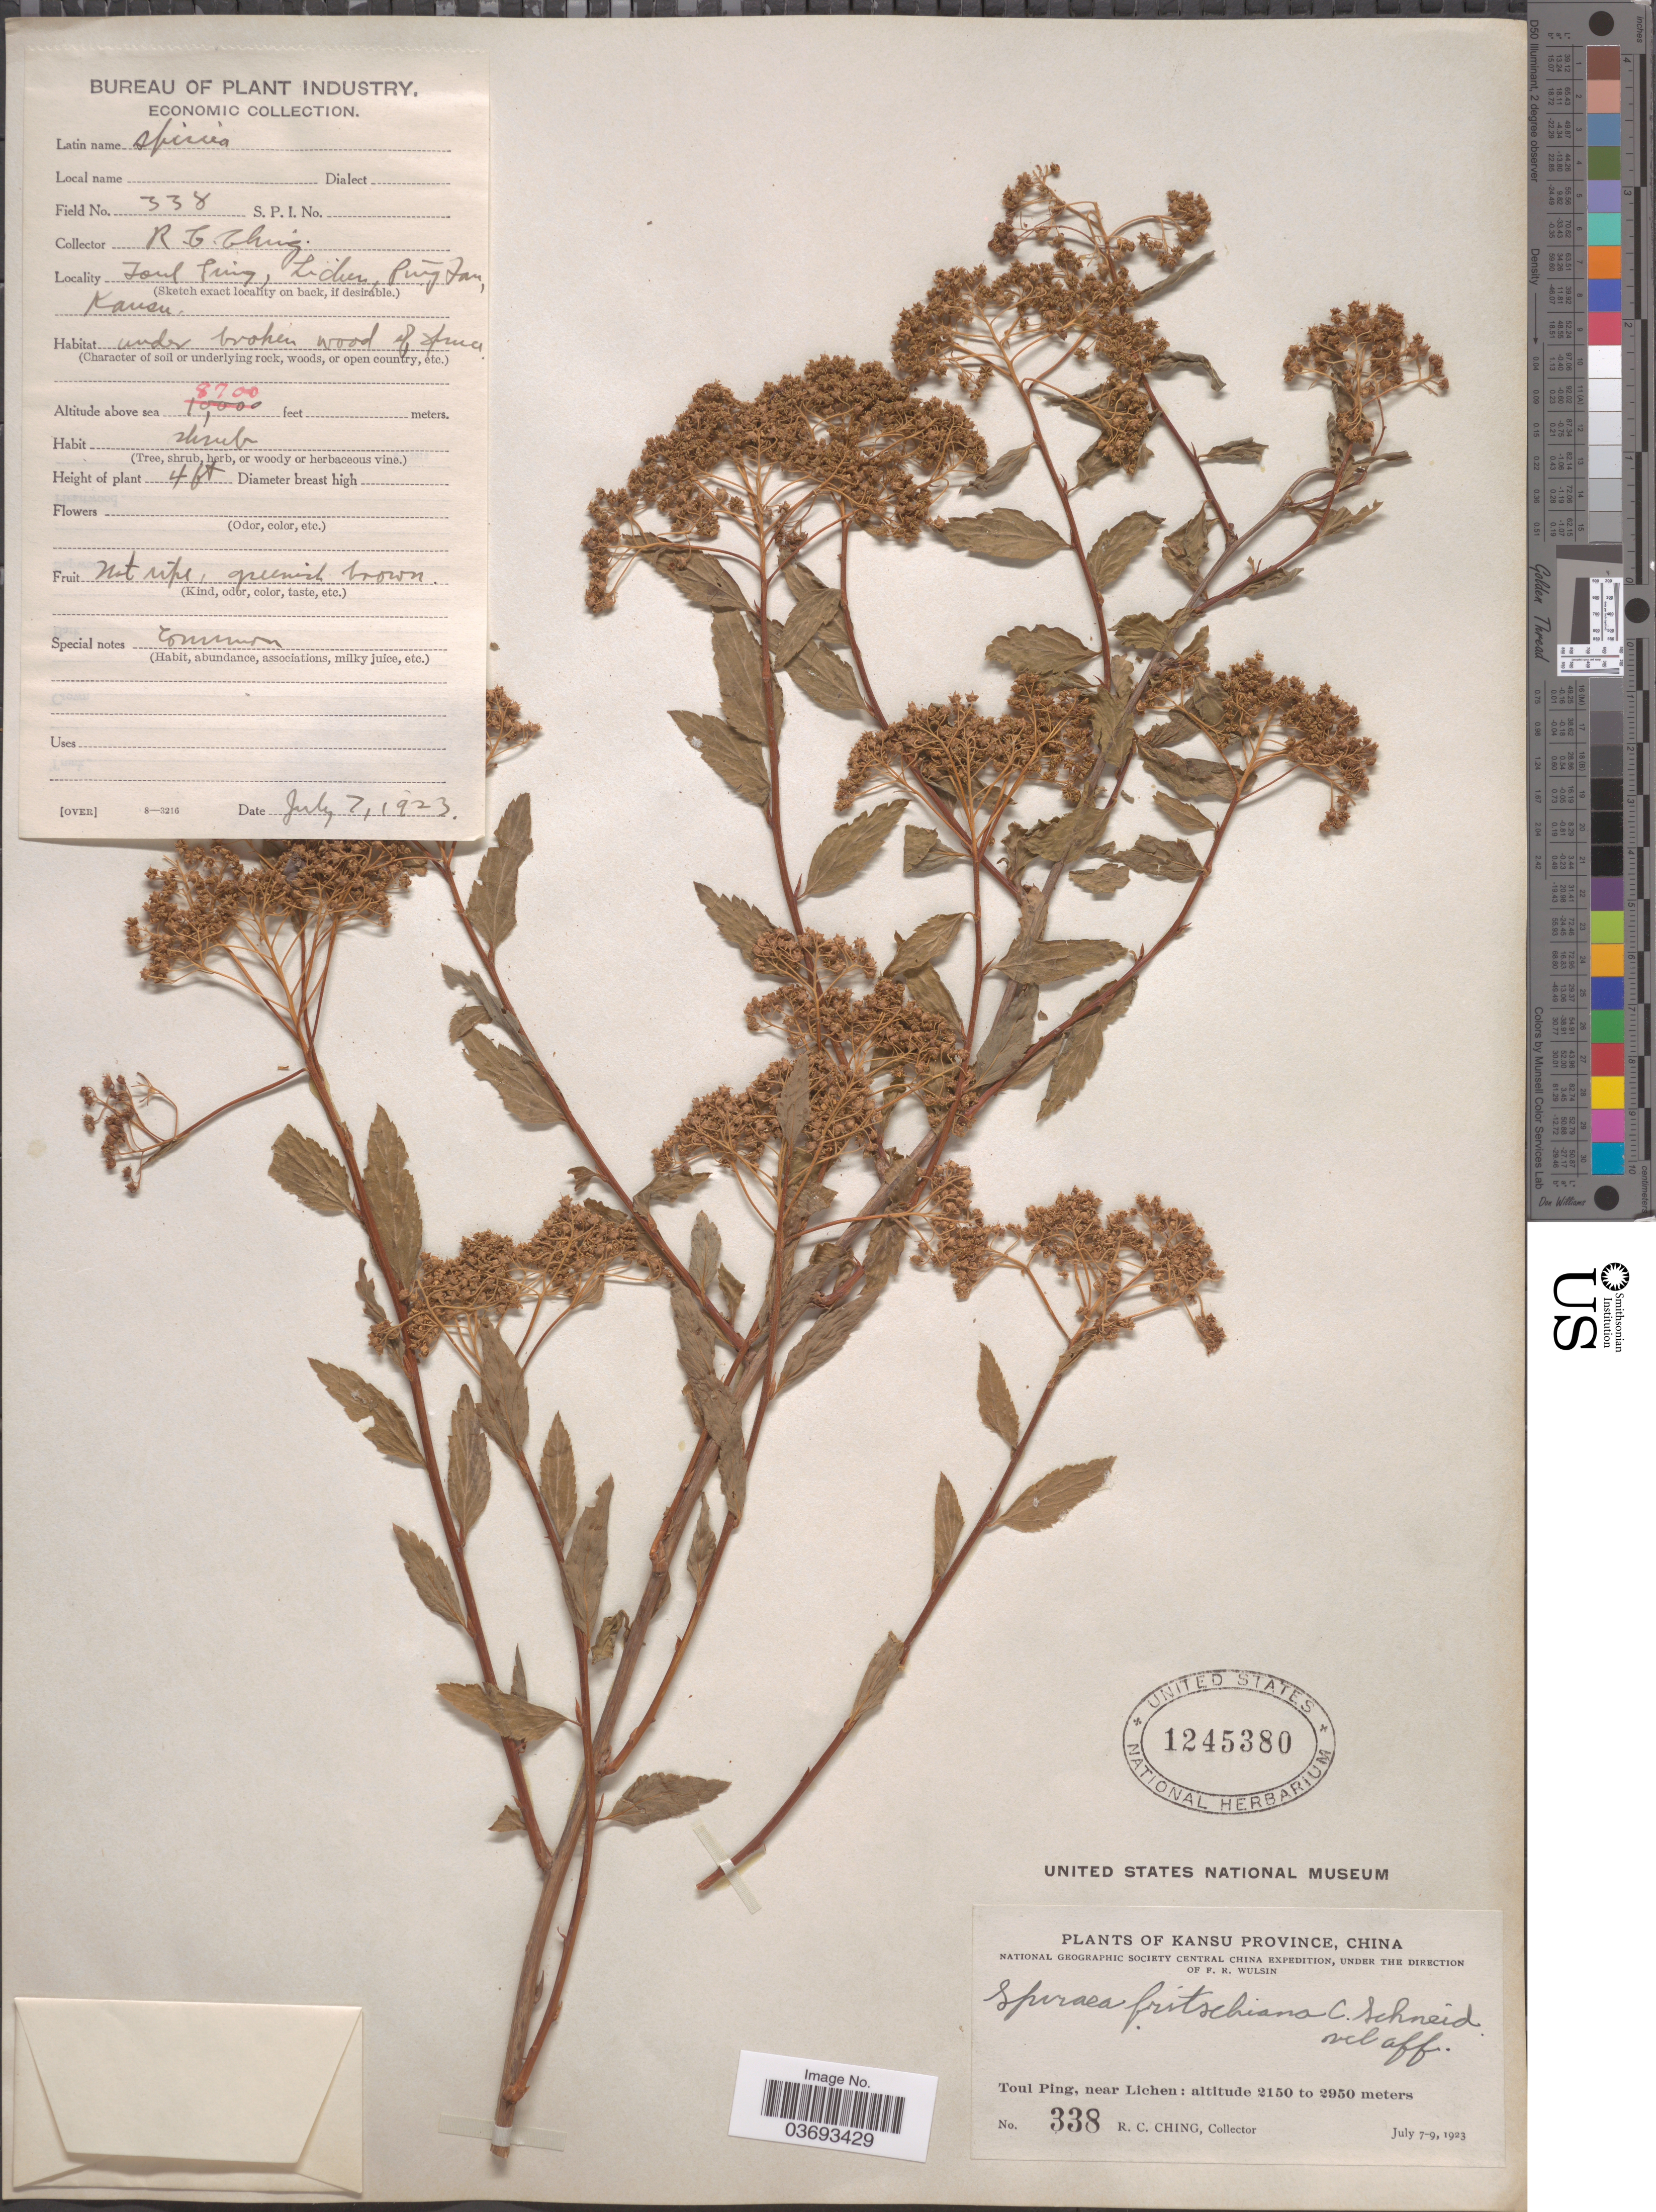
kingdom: Plantae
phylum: Tracheophyta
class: Magnoliopsida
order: Rosales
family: Rosaceae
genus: Spiraea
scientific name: Spiraea fritschiana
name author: C.K. Schneid.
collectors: R. C. Ching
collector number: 338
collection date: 1923-07-07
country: China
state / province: Gansu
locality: Kansu Province, Toul Ping, near Lichen.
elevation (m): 2652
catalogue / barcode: US 1245380